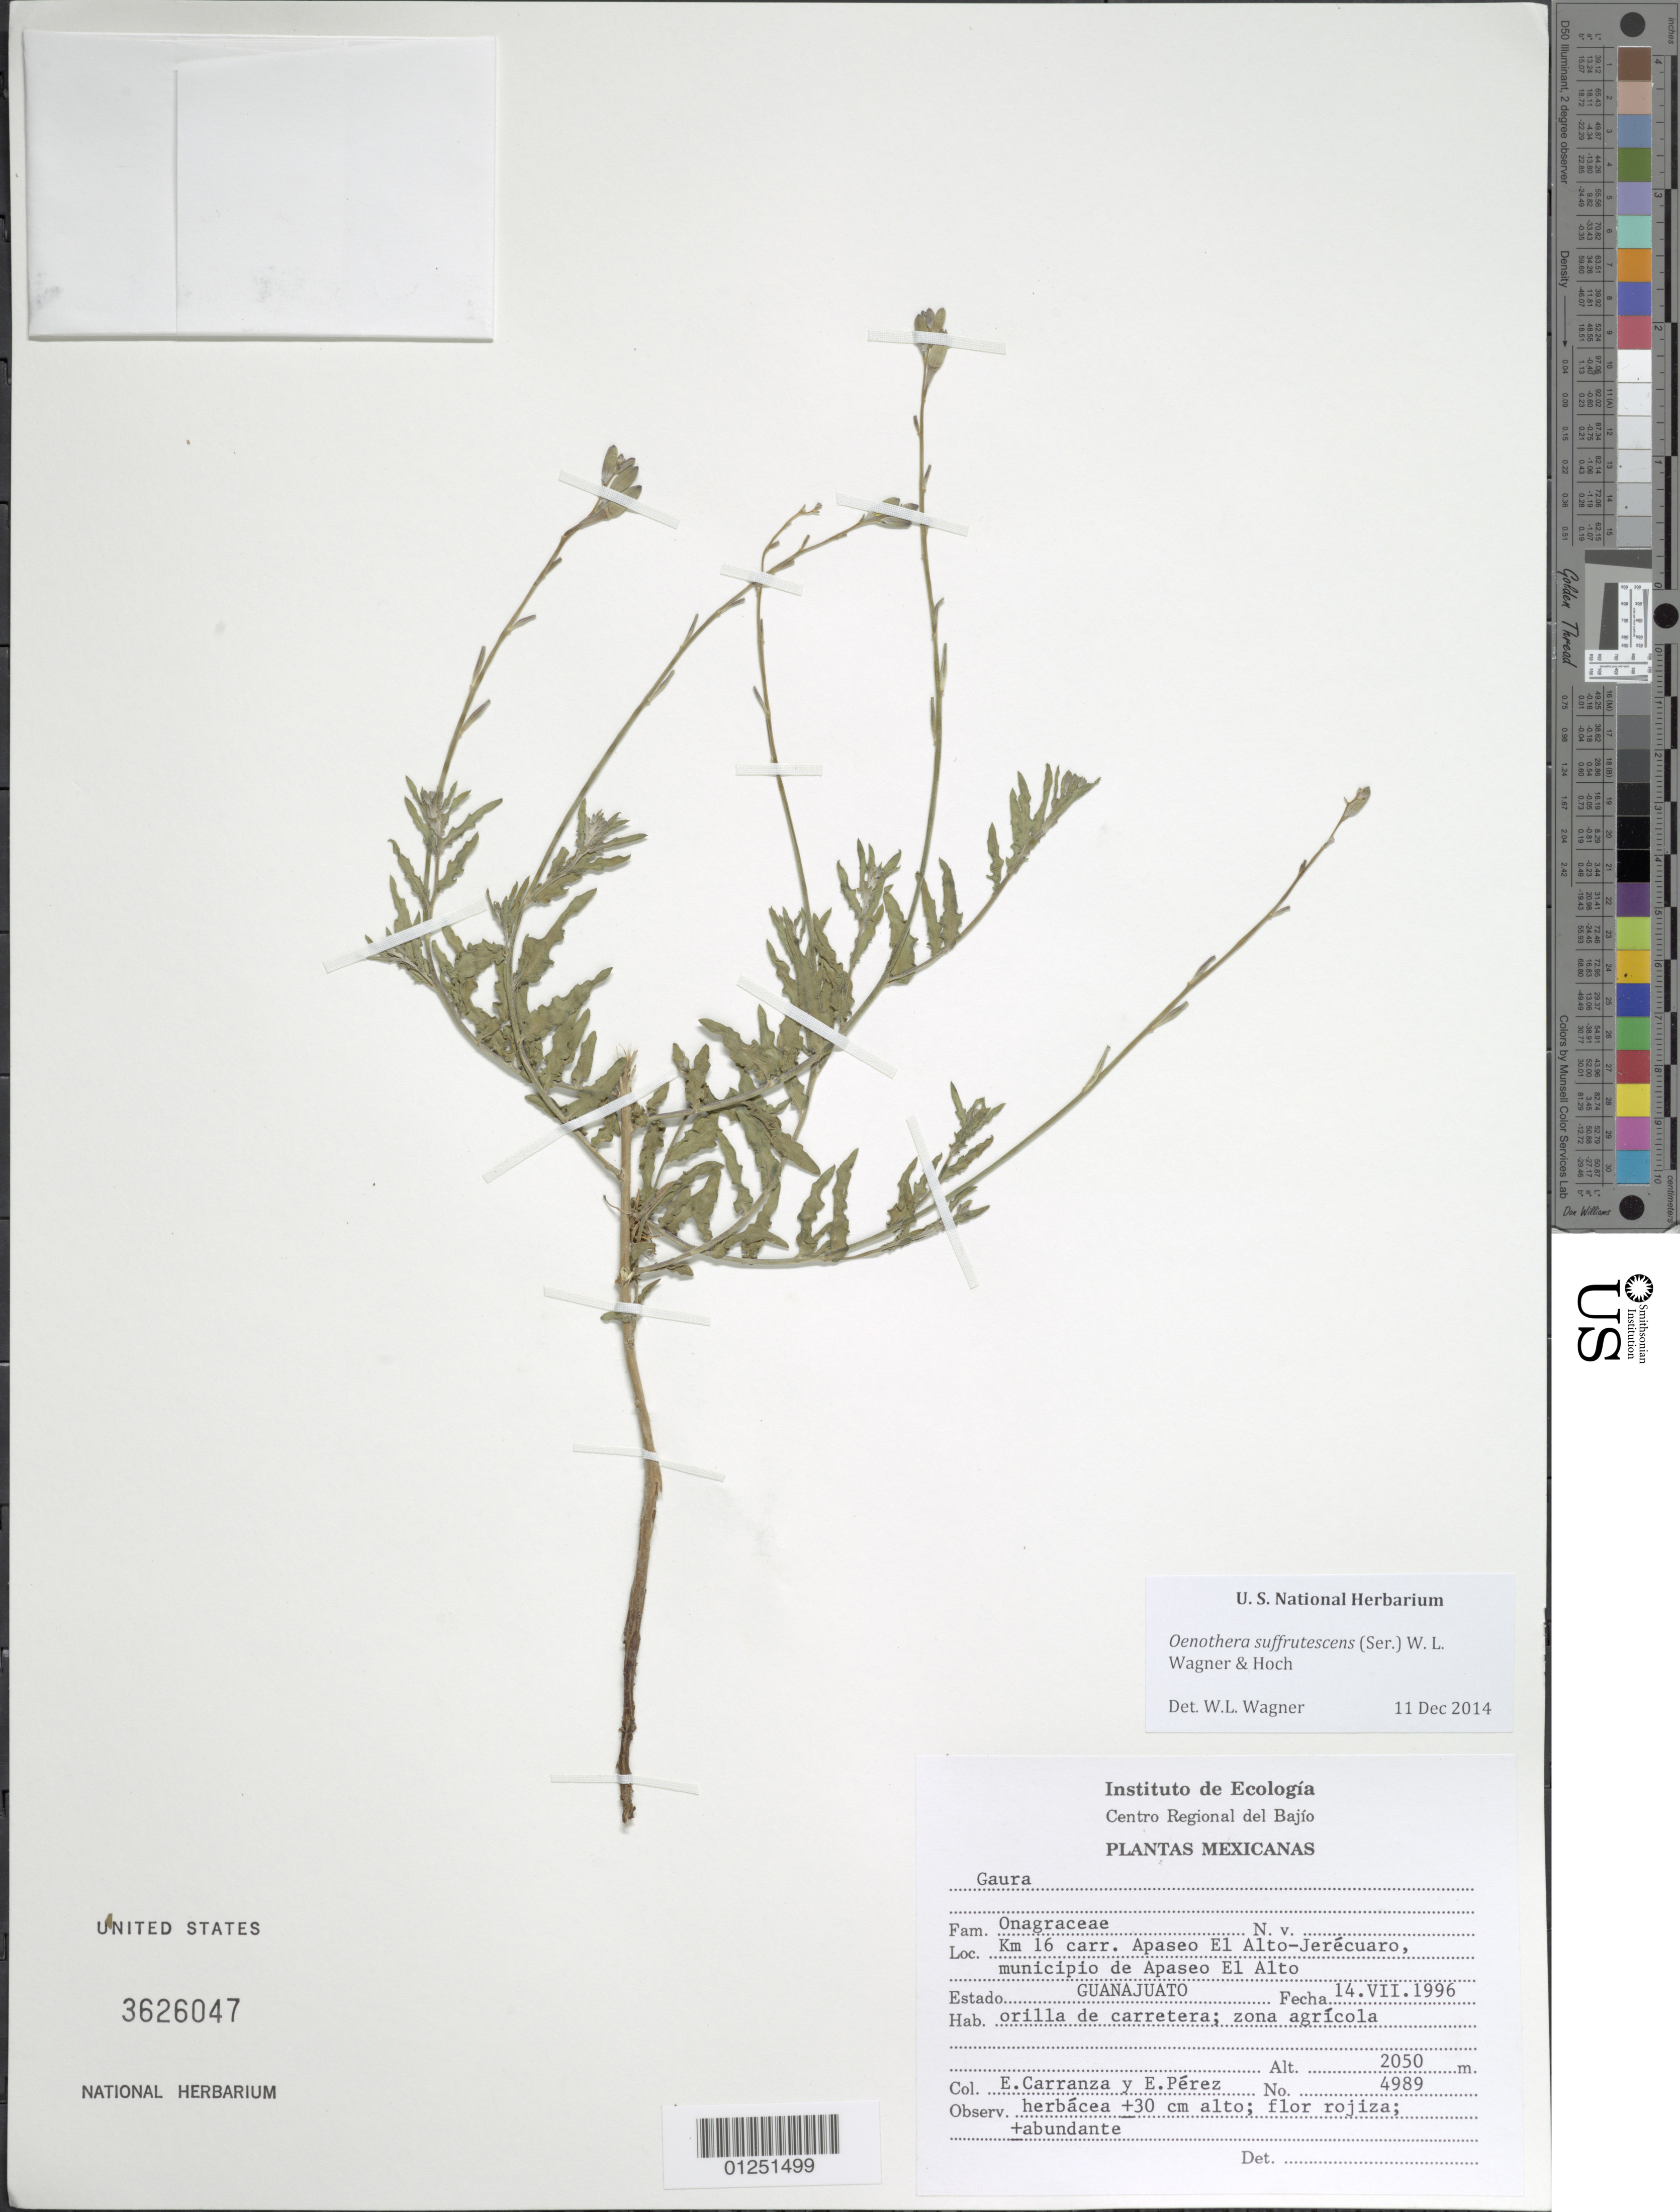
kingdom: Plantae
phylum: Tracheophyta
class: Magnoliopsida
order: Myrtales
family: Onagraceae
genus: Oenothera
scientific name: Oenothera suffrutescens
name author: (Ser.) W.L. Wagner & Hoch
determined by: Wagner, W. L., (BOT), Smithsonian Institution - National Museum of Natural History (UNITED STATES)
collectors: E. Carranza & E. Pérez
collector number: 4989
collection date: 1996-07-14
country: México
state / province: Guanajuato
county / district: Apaseo El Alto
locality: Km 16 carr. Apaseo El Alto-Jerecuaro.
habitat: Orilla de carretera, zona agricola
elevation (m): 2050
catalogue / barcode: US 3626047